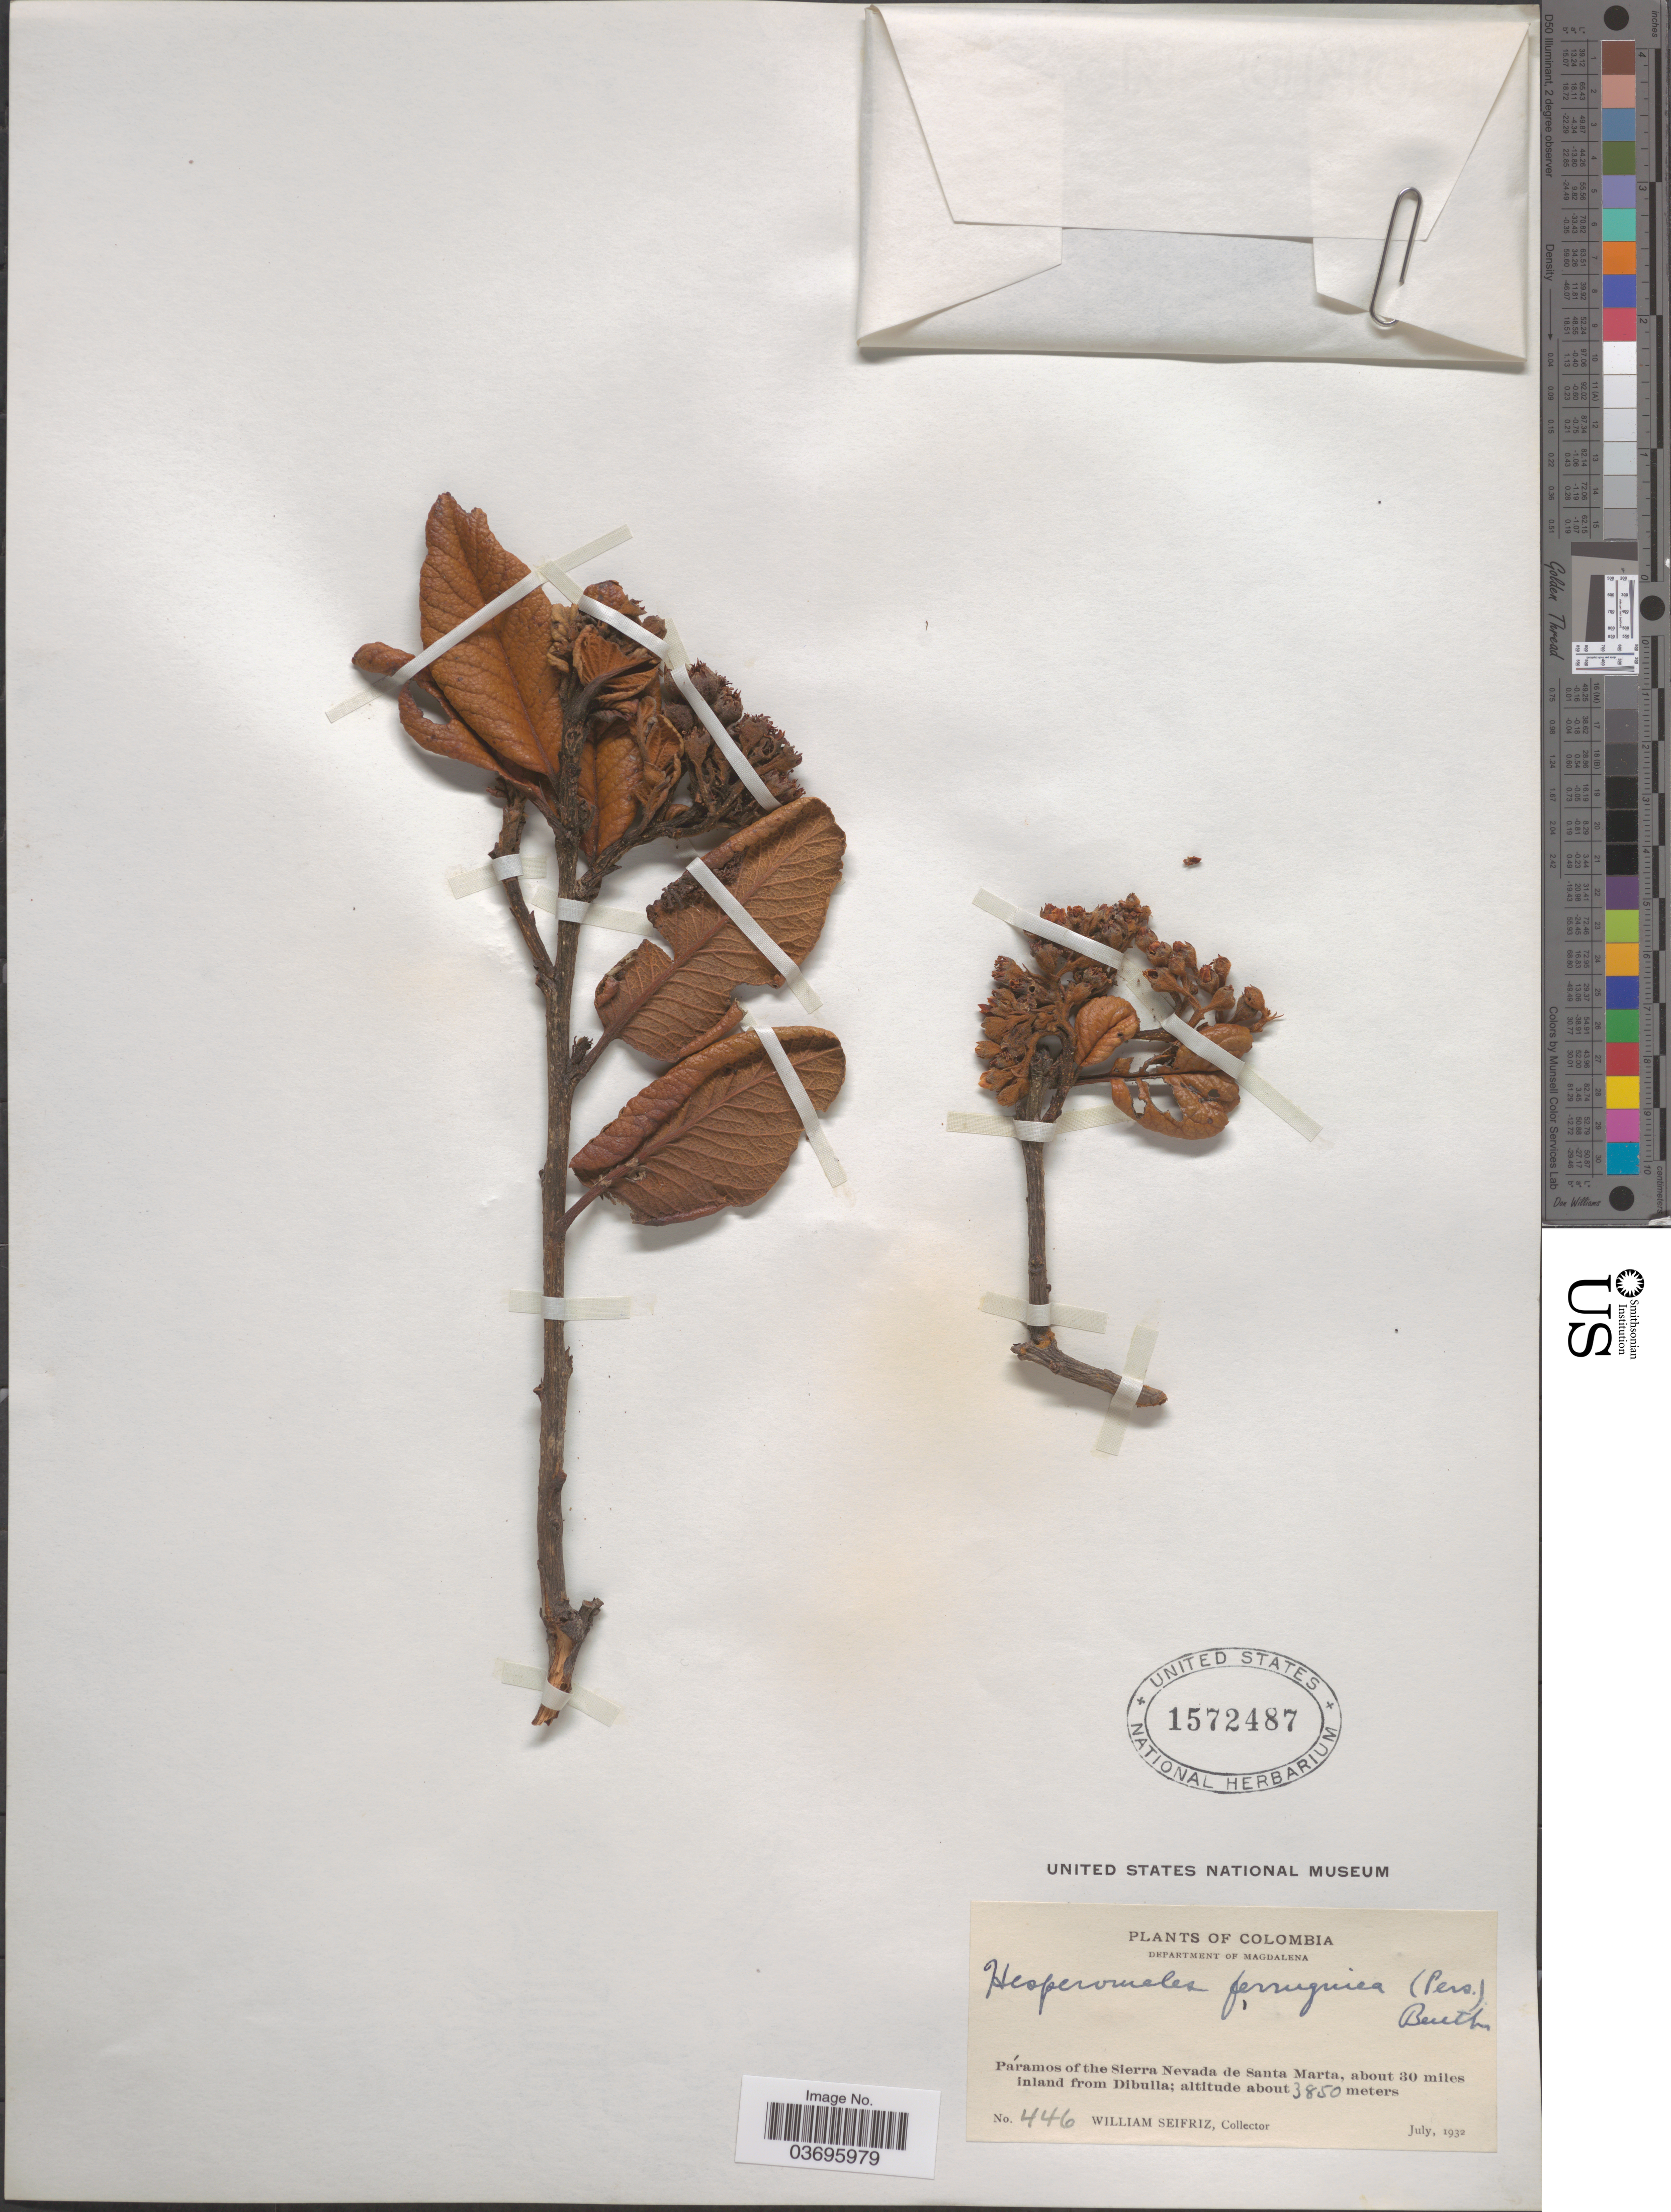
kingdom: Plantae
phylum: Tracheophyta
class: Magnoliopsida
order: Rosales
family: Rosaceae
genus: Hesperomeles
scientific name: Hesperomeles ferruginea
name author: (Juss. ex Pers.) Benth.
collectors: W. Seifriz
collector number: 446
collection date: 1932-07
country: Colombia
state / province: Magdalena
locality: Department of Magdalena. Páramos of the Sierra Nevada de Santa Marta, about 30 miles inland from Dibulla.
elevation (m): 3850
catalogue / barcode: US 1572487